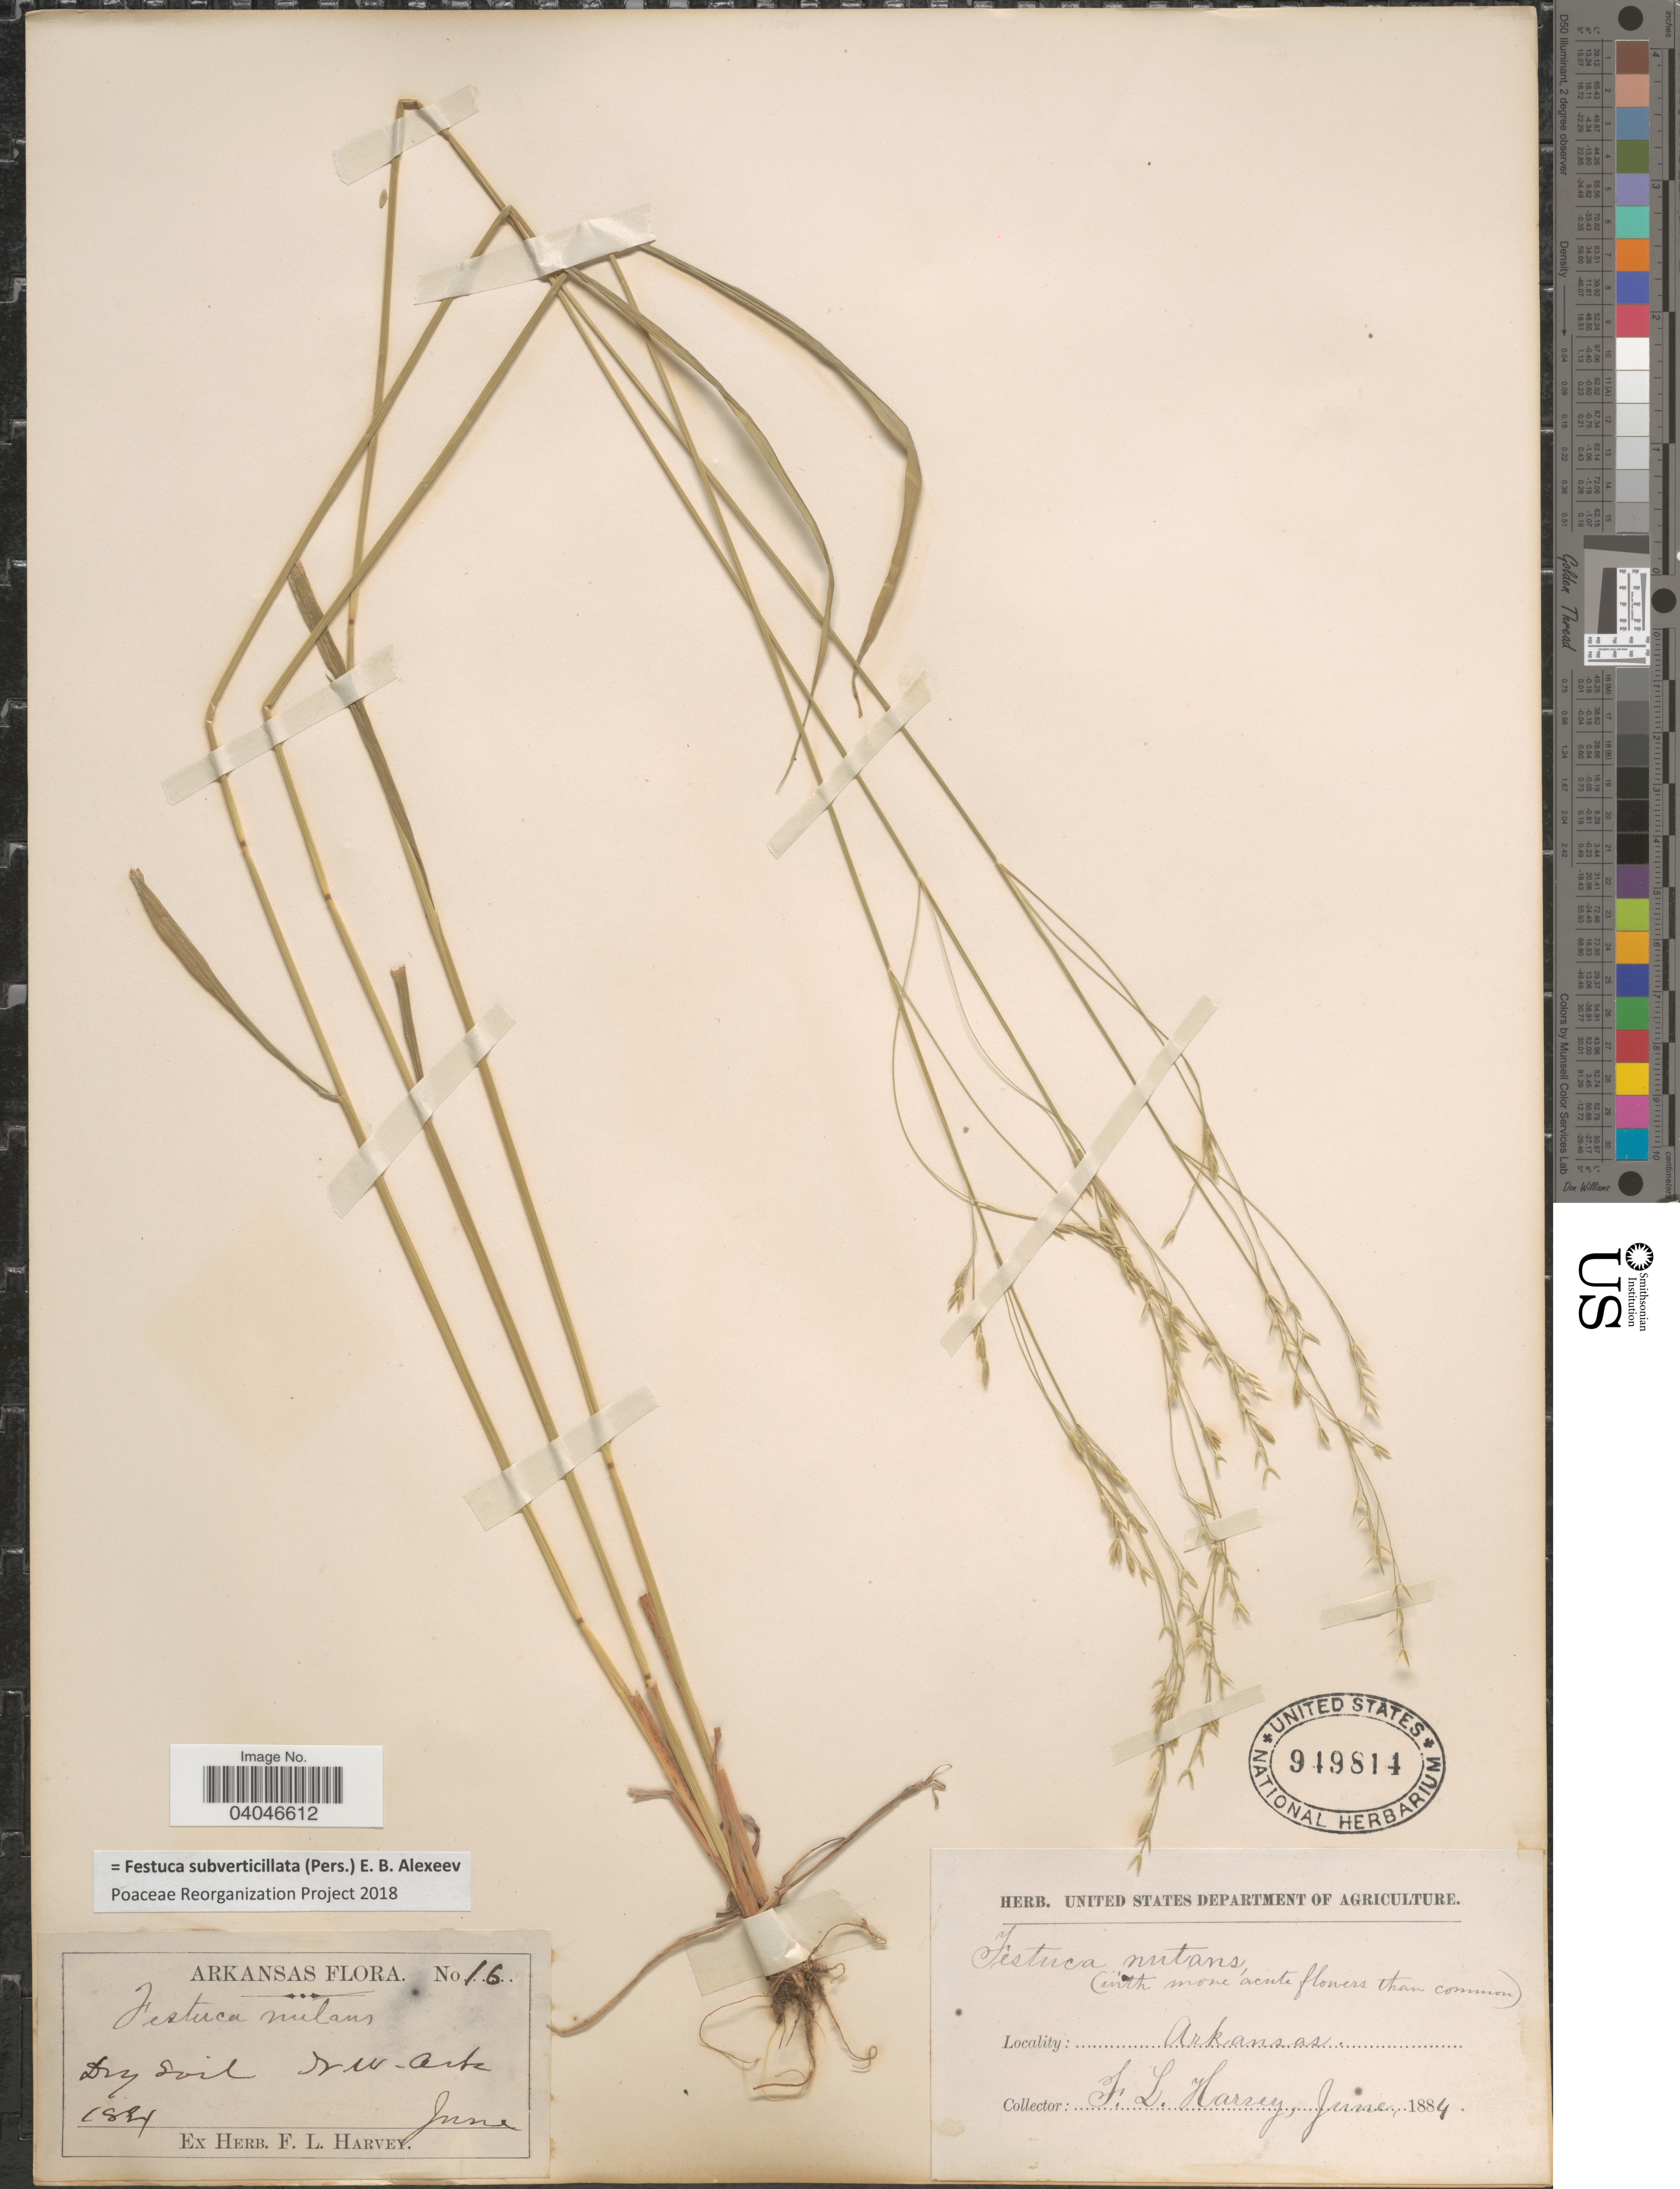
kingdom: Plantae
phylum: Tracheophyta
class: Liliopsida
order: Poales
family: Poaceae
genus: Festuca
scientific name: Festuca subverticillata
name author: (Pers.) E.B. Alexeev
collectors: F. L. Harvey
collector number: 16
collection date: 1884-06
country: United States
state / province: Arkansas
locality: Dry soil, N.W. Ark.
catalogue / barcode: US 949814